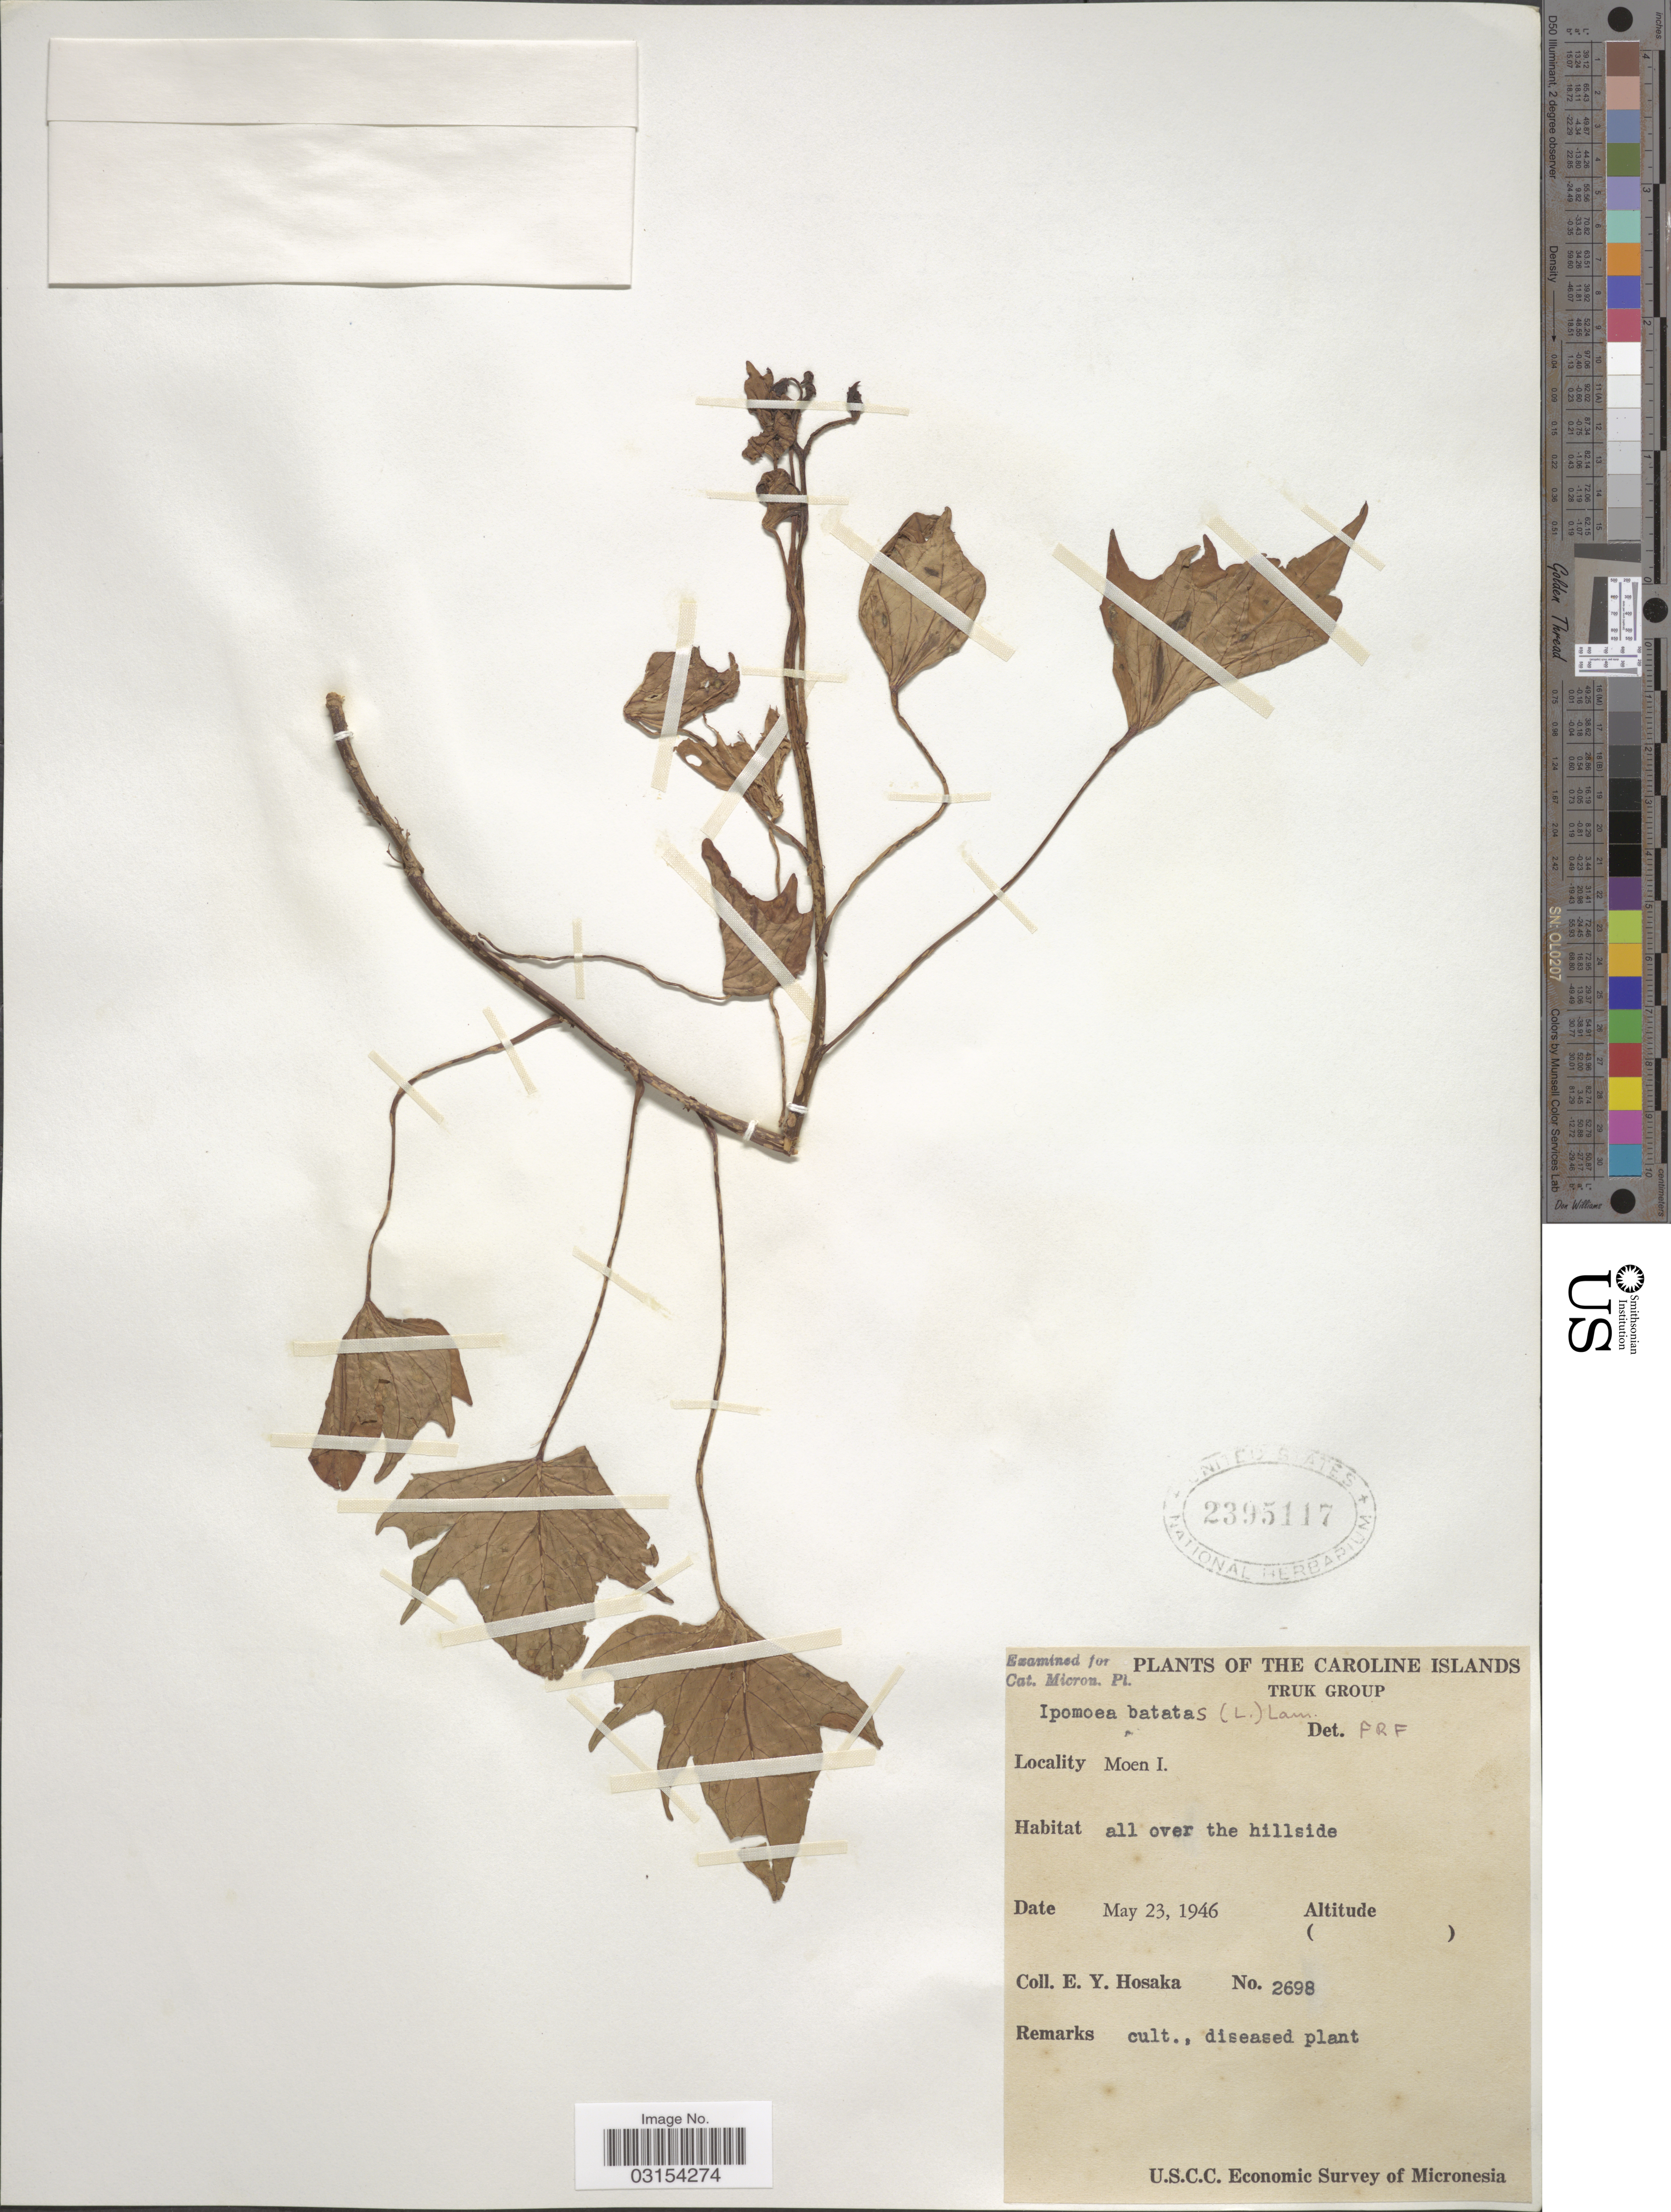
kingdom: Plantae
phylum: Tracheophyta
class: Magnoliopsida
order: Solanales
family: Convolvulaceae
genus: Ipomoea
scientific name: Ipomoea batatas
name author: (L.) Lam.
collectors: E. Y. Hosaka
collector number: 2698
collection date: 1946-05-23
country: Micronesia, Federated States of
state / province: Truk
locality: The Caroline Islands. Truk Group. Moen I.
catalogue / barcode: US 2395117